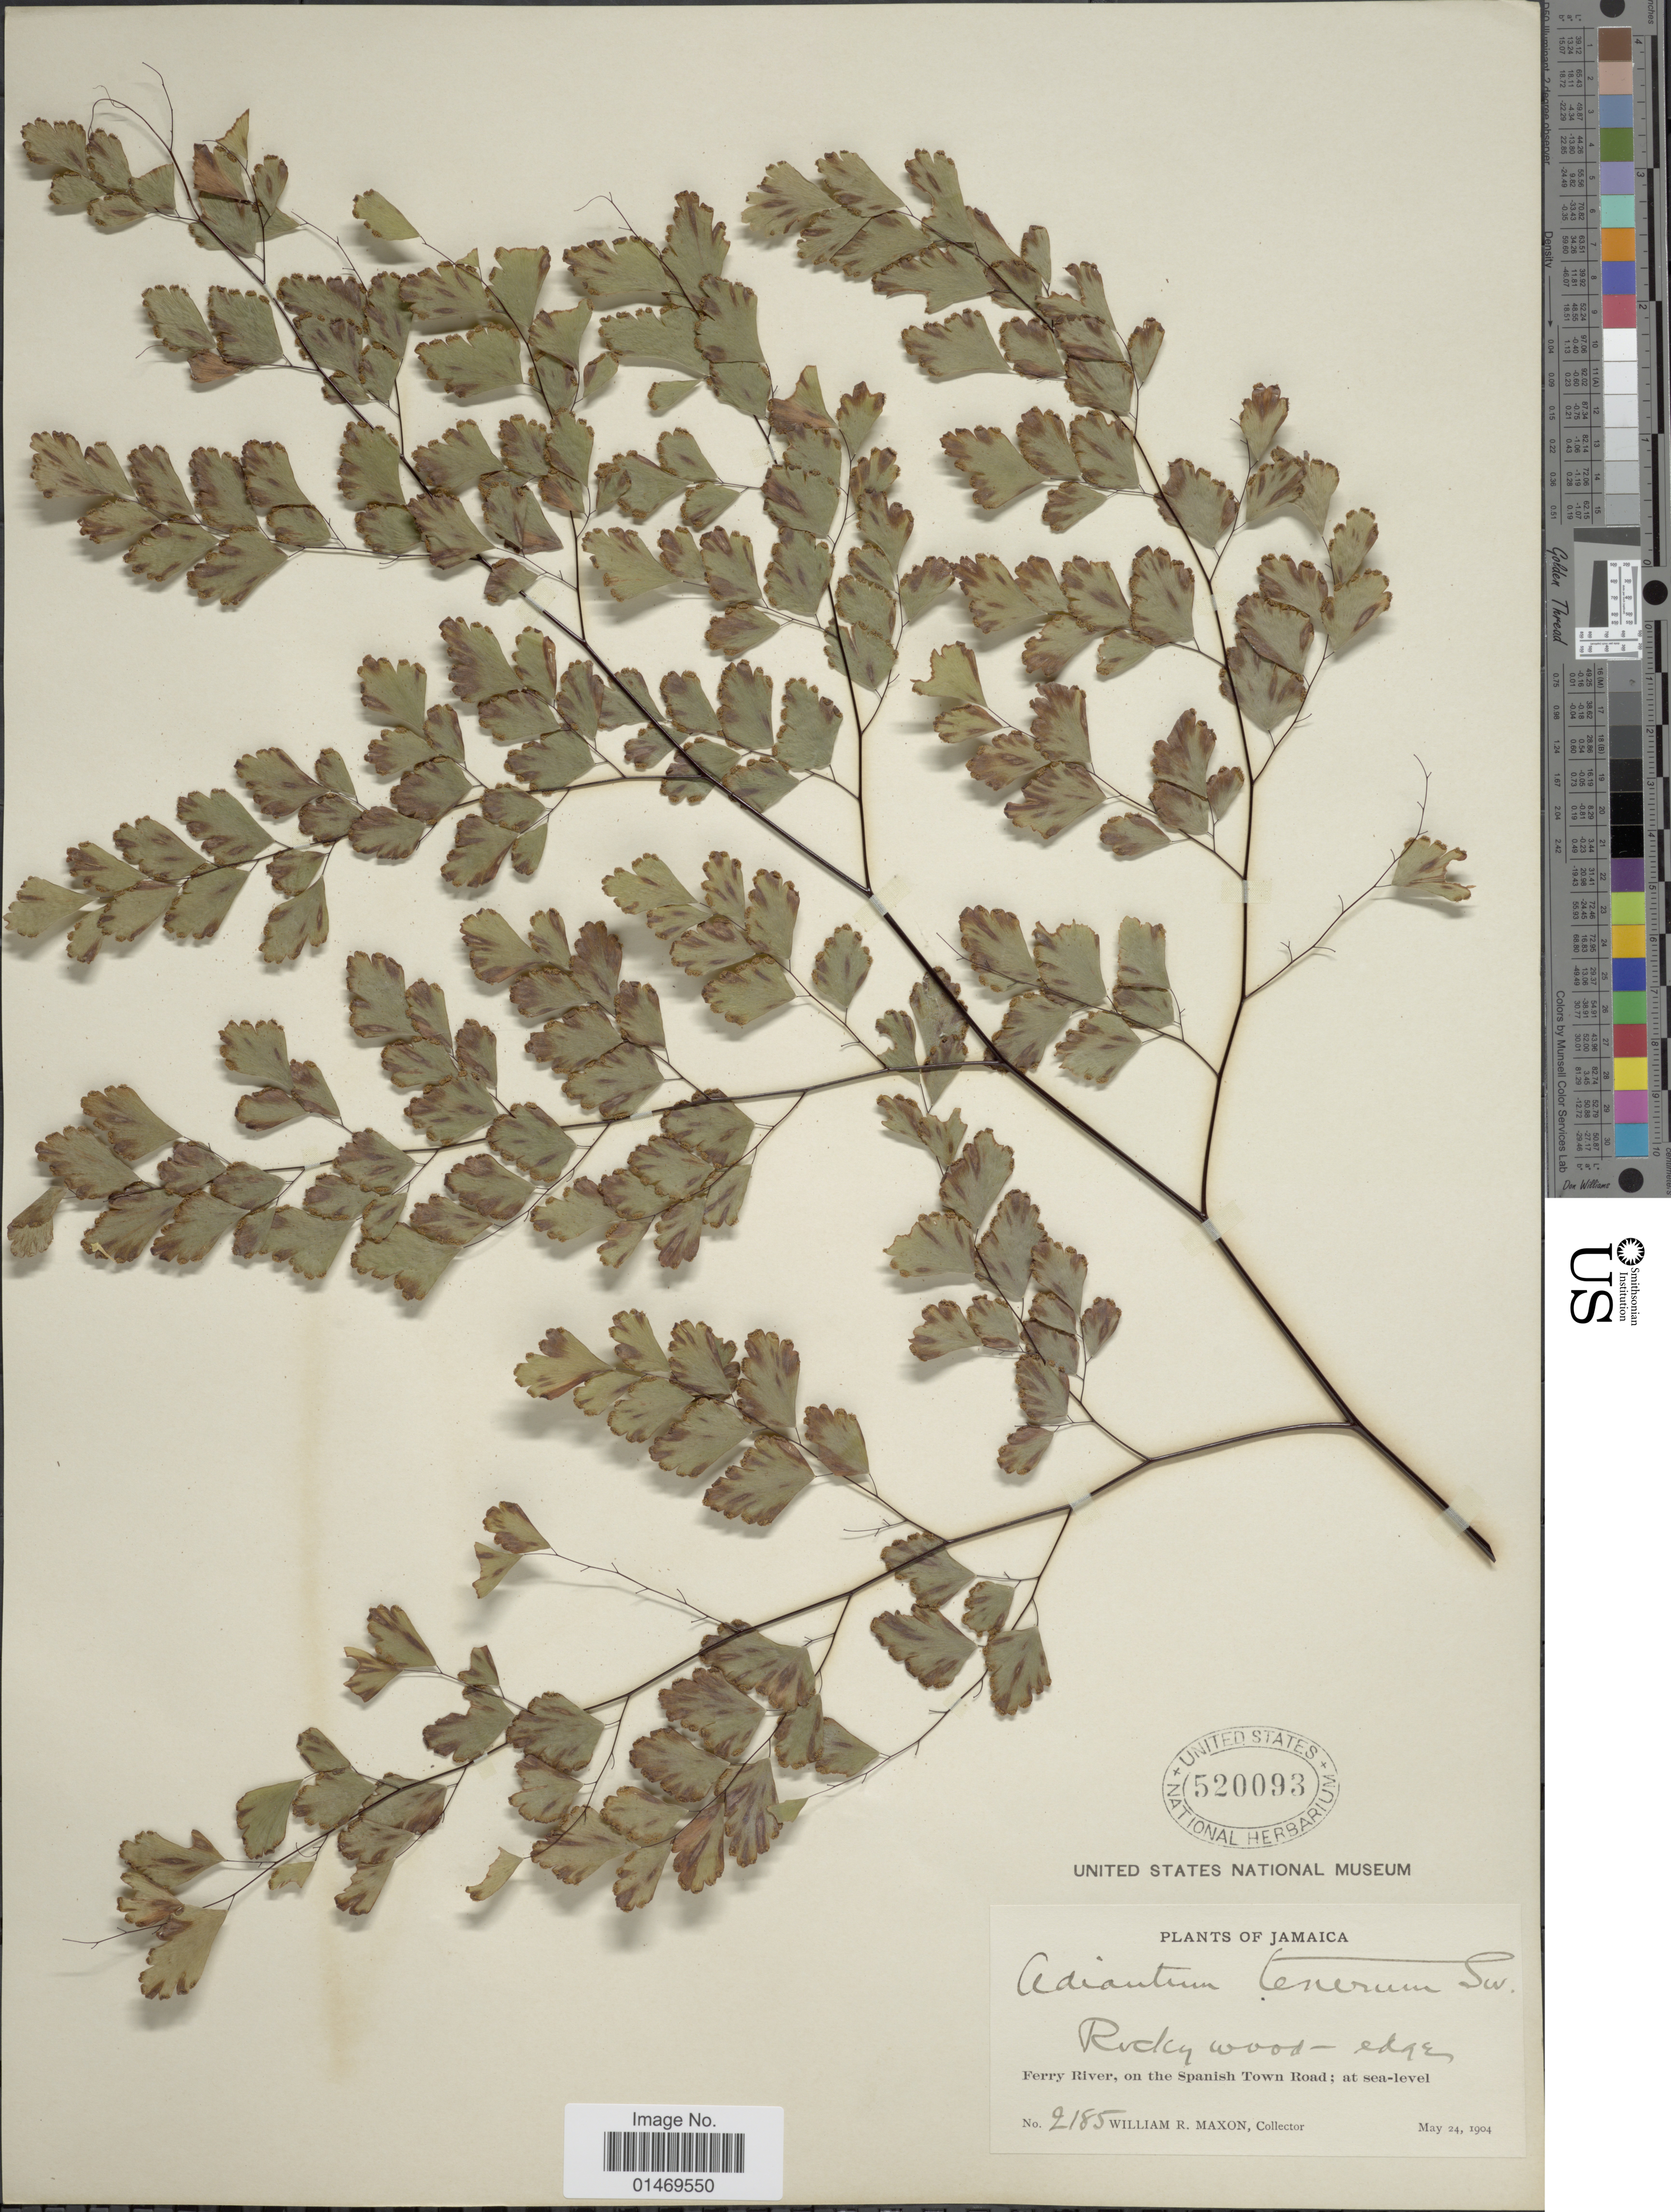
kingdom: Plantae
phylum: Tracheophyta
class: Polypodiopsida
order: Polypodiales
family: Pteridaceae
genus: Adiantum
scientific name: Adiantum tenerum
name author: Sw.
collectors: W. R. Maxon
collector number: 2185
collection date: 1904-05-24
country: Jamaica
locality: Ferry River, on the Spanish Town Road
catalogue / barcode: US 520093